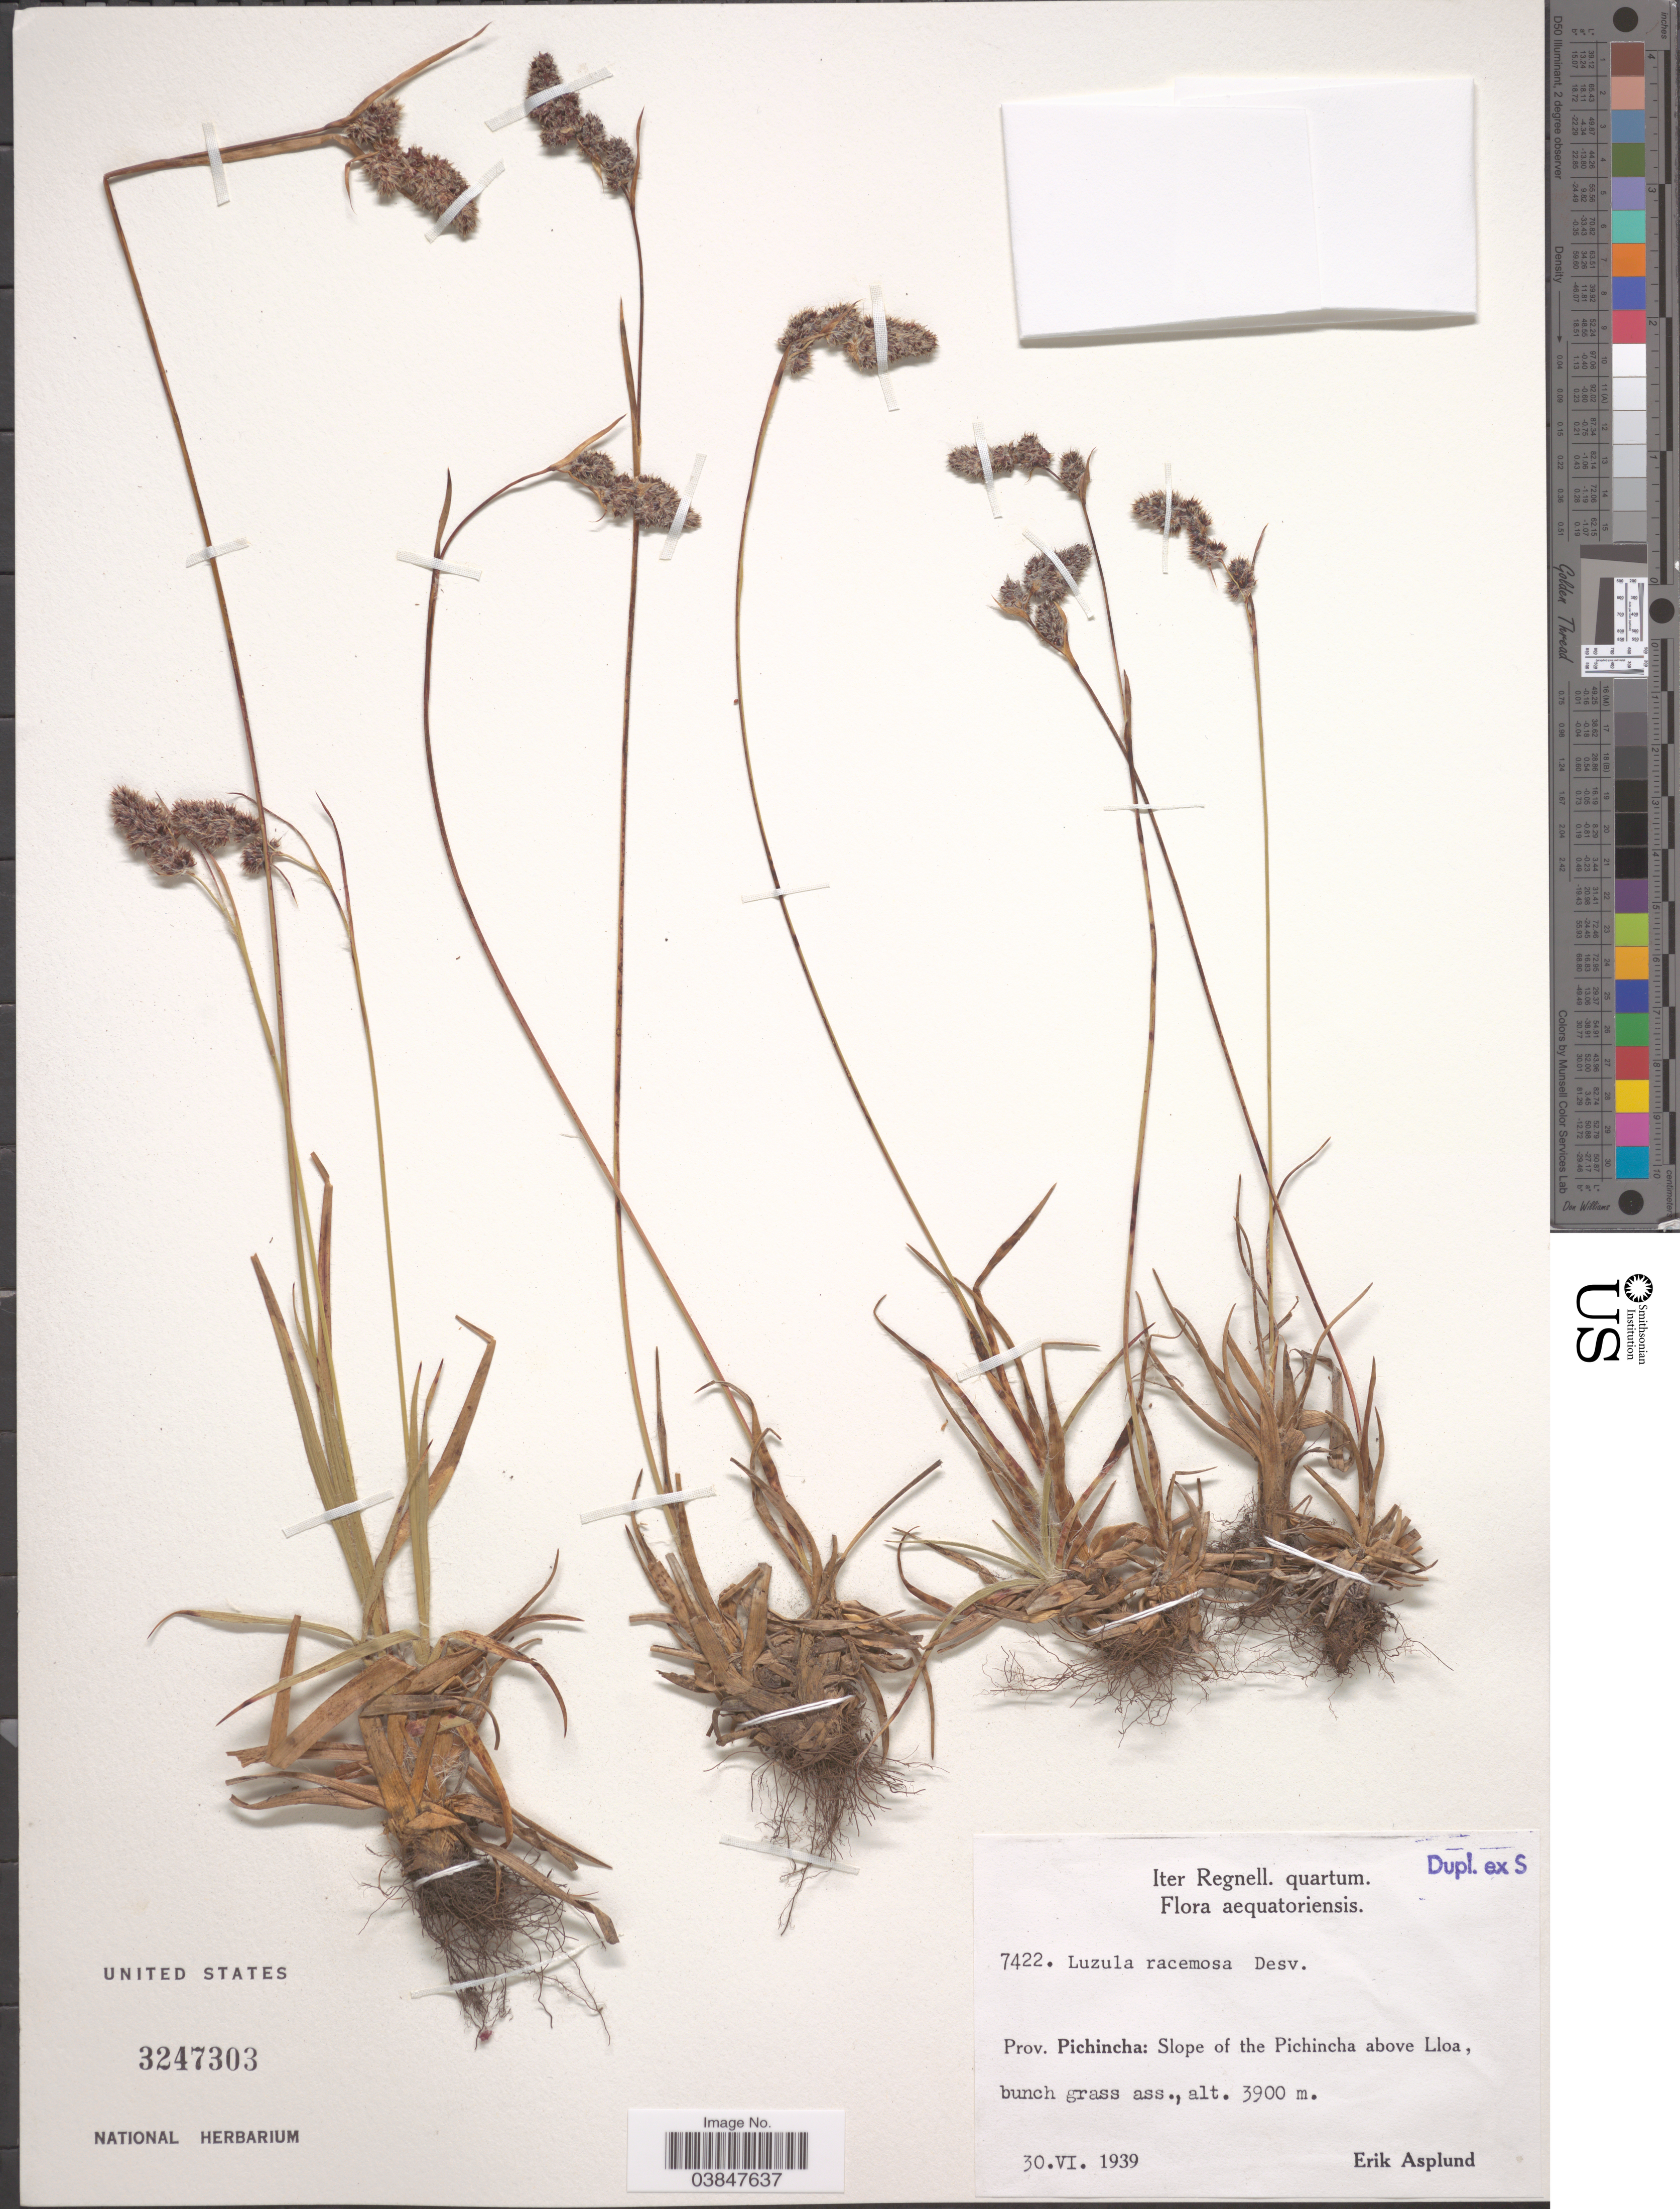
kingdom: Plantae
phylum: Tracheophyta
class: Liliopsida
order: Poales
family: Juncaceae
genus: Luzula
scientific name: Luzula racemosa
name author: Desv.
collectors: E. Asplund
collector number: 7422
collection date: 1939-06-30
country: Ecuador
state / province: Pichincha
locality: Slope of the Pichincha above Lloa.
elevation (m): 3900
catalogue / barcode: US 3247303